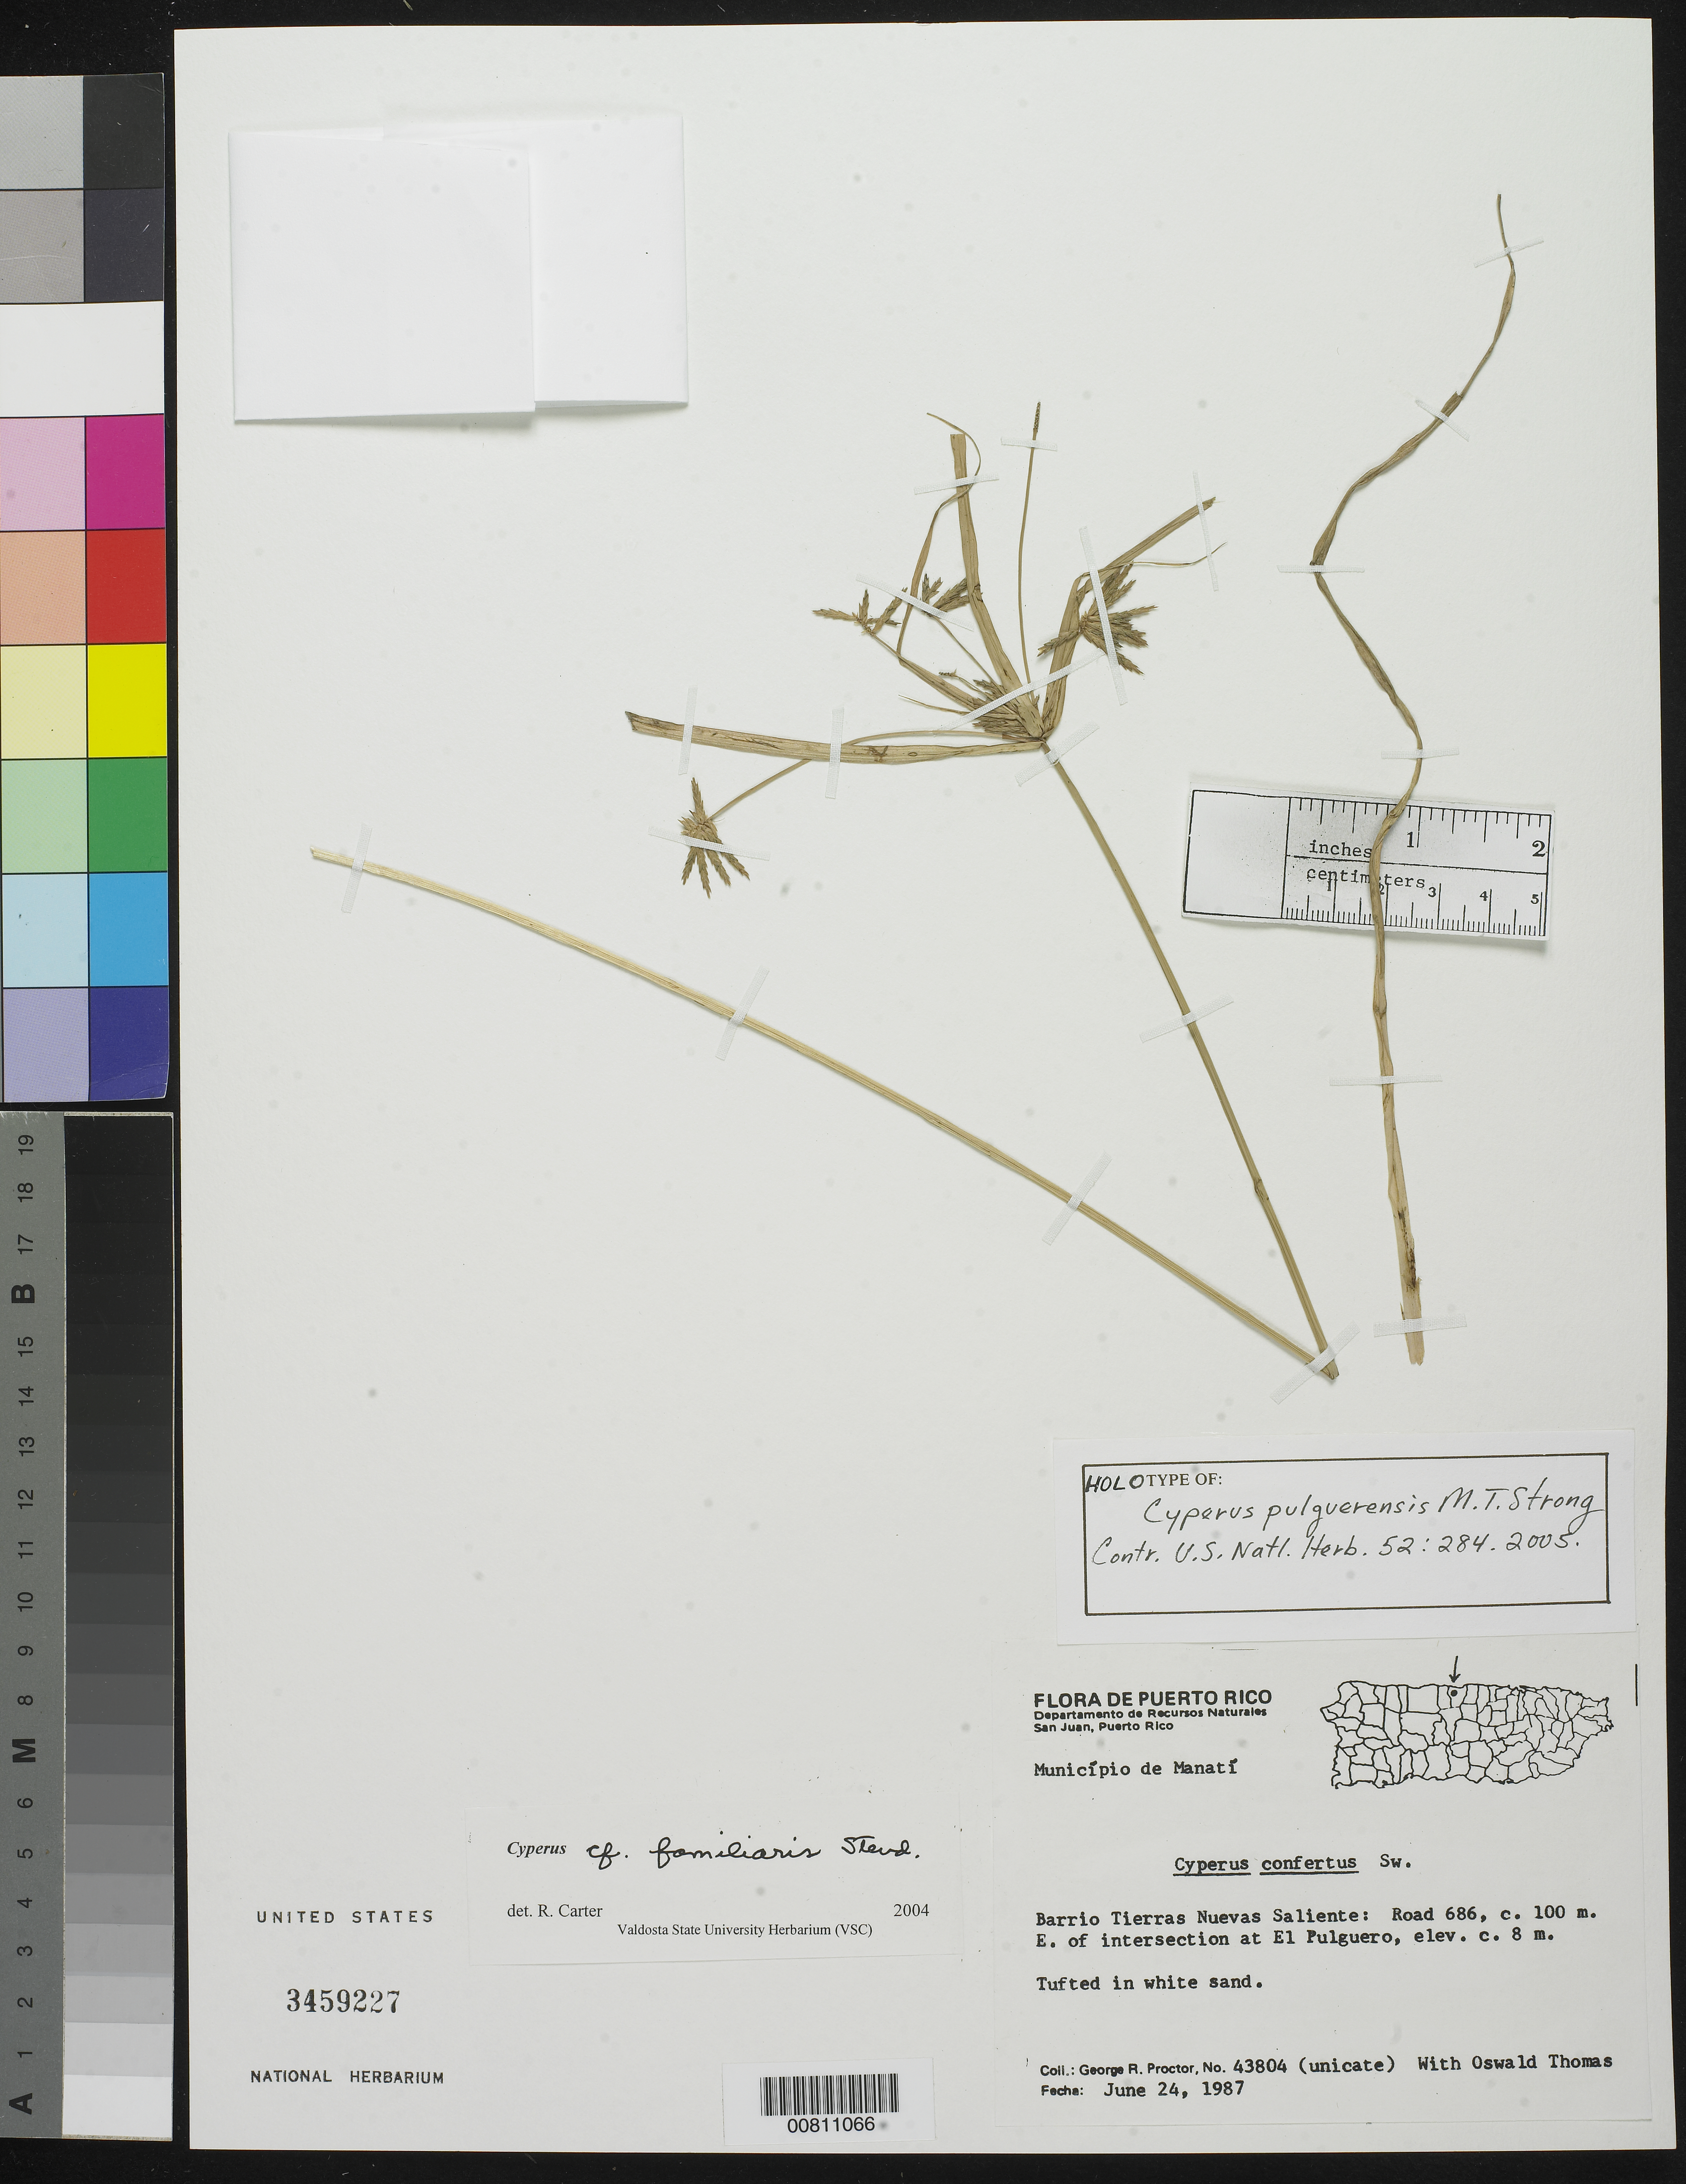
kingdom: Plantae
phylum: Tracheophyta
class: Liliopsida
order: Poales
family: Cyperaceae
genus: Cyperus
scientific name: Cyperus pulguerensis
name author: M.T. Strong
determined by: Strong, M. T., (US), Smithsonian Institution - National Museum of Natural History (UNITED STATES)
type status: Holotype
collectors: G. R. Proctor & O. Thomas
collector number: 43804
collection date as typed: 24 Jun 1987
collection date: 1987-06-24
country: Puerto Rico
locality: Município de Manatí. Barrio Tierras Nuevas Saliente: Road 686, c. 100 m E. of intersection at El Pulguero.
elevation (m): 8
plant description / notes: Label states "unicate" but protologue cites isotype at SJ.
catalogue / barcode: US 3459227